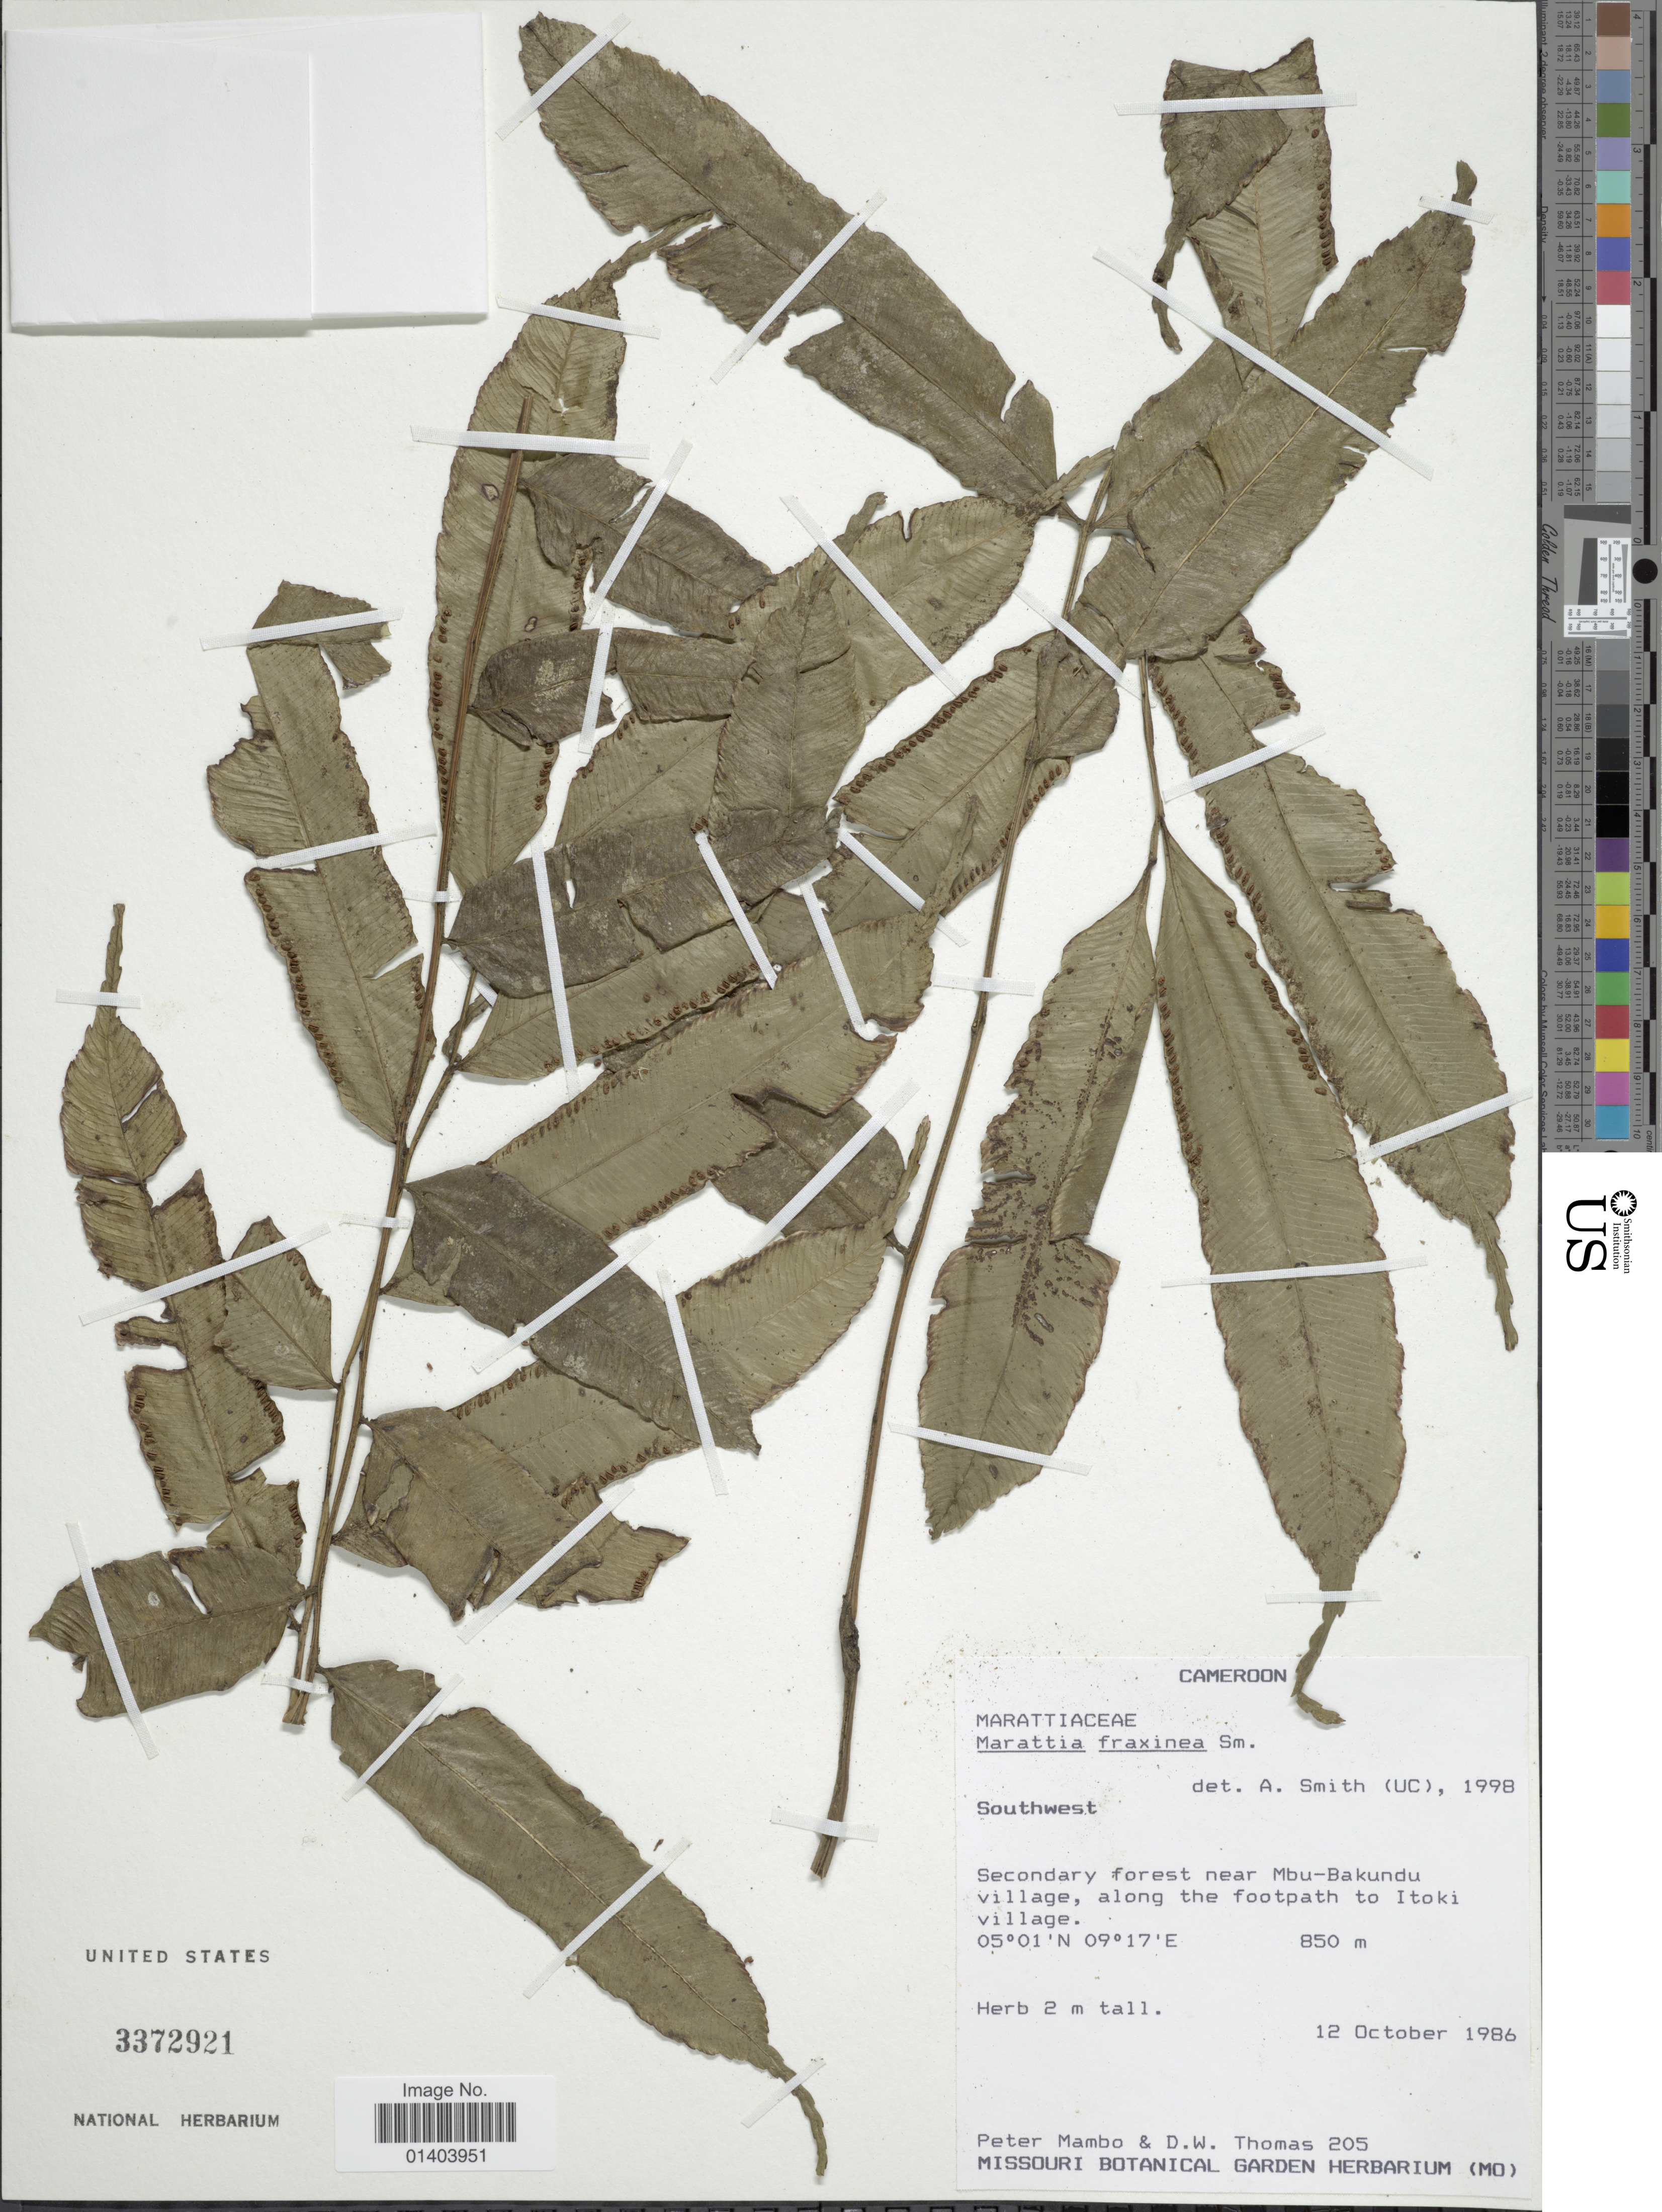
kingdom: Plantae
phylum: Tracheophyta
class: Polypodiopsida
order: Marattiales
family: Marattiaceae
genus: Ptisana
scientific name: Ptisana fraxinea var. fraxinea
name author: (Sm.) Murdock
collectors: P. Mambo & D. W. Thomas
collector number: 205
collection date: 1986-10-12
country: Cameroon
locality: Southwest,Secondary forest near Mbu-Bakundu village,along the footpath to Itoki village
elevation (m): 850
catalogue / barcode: US 3372921